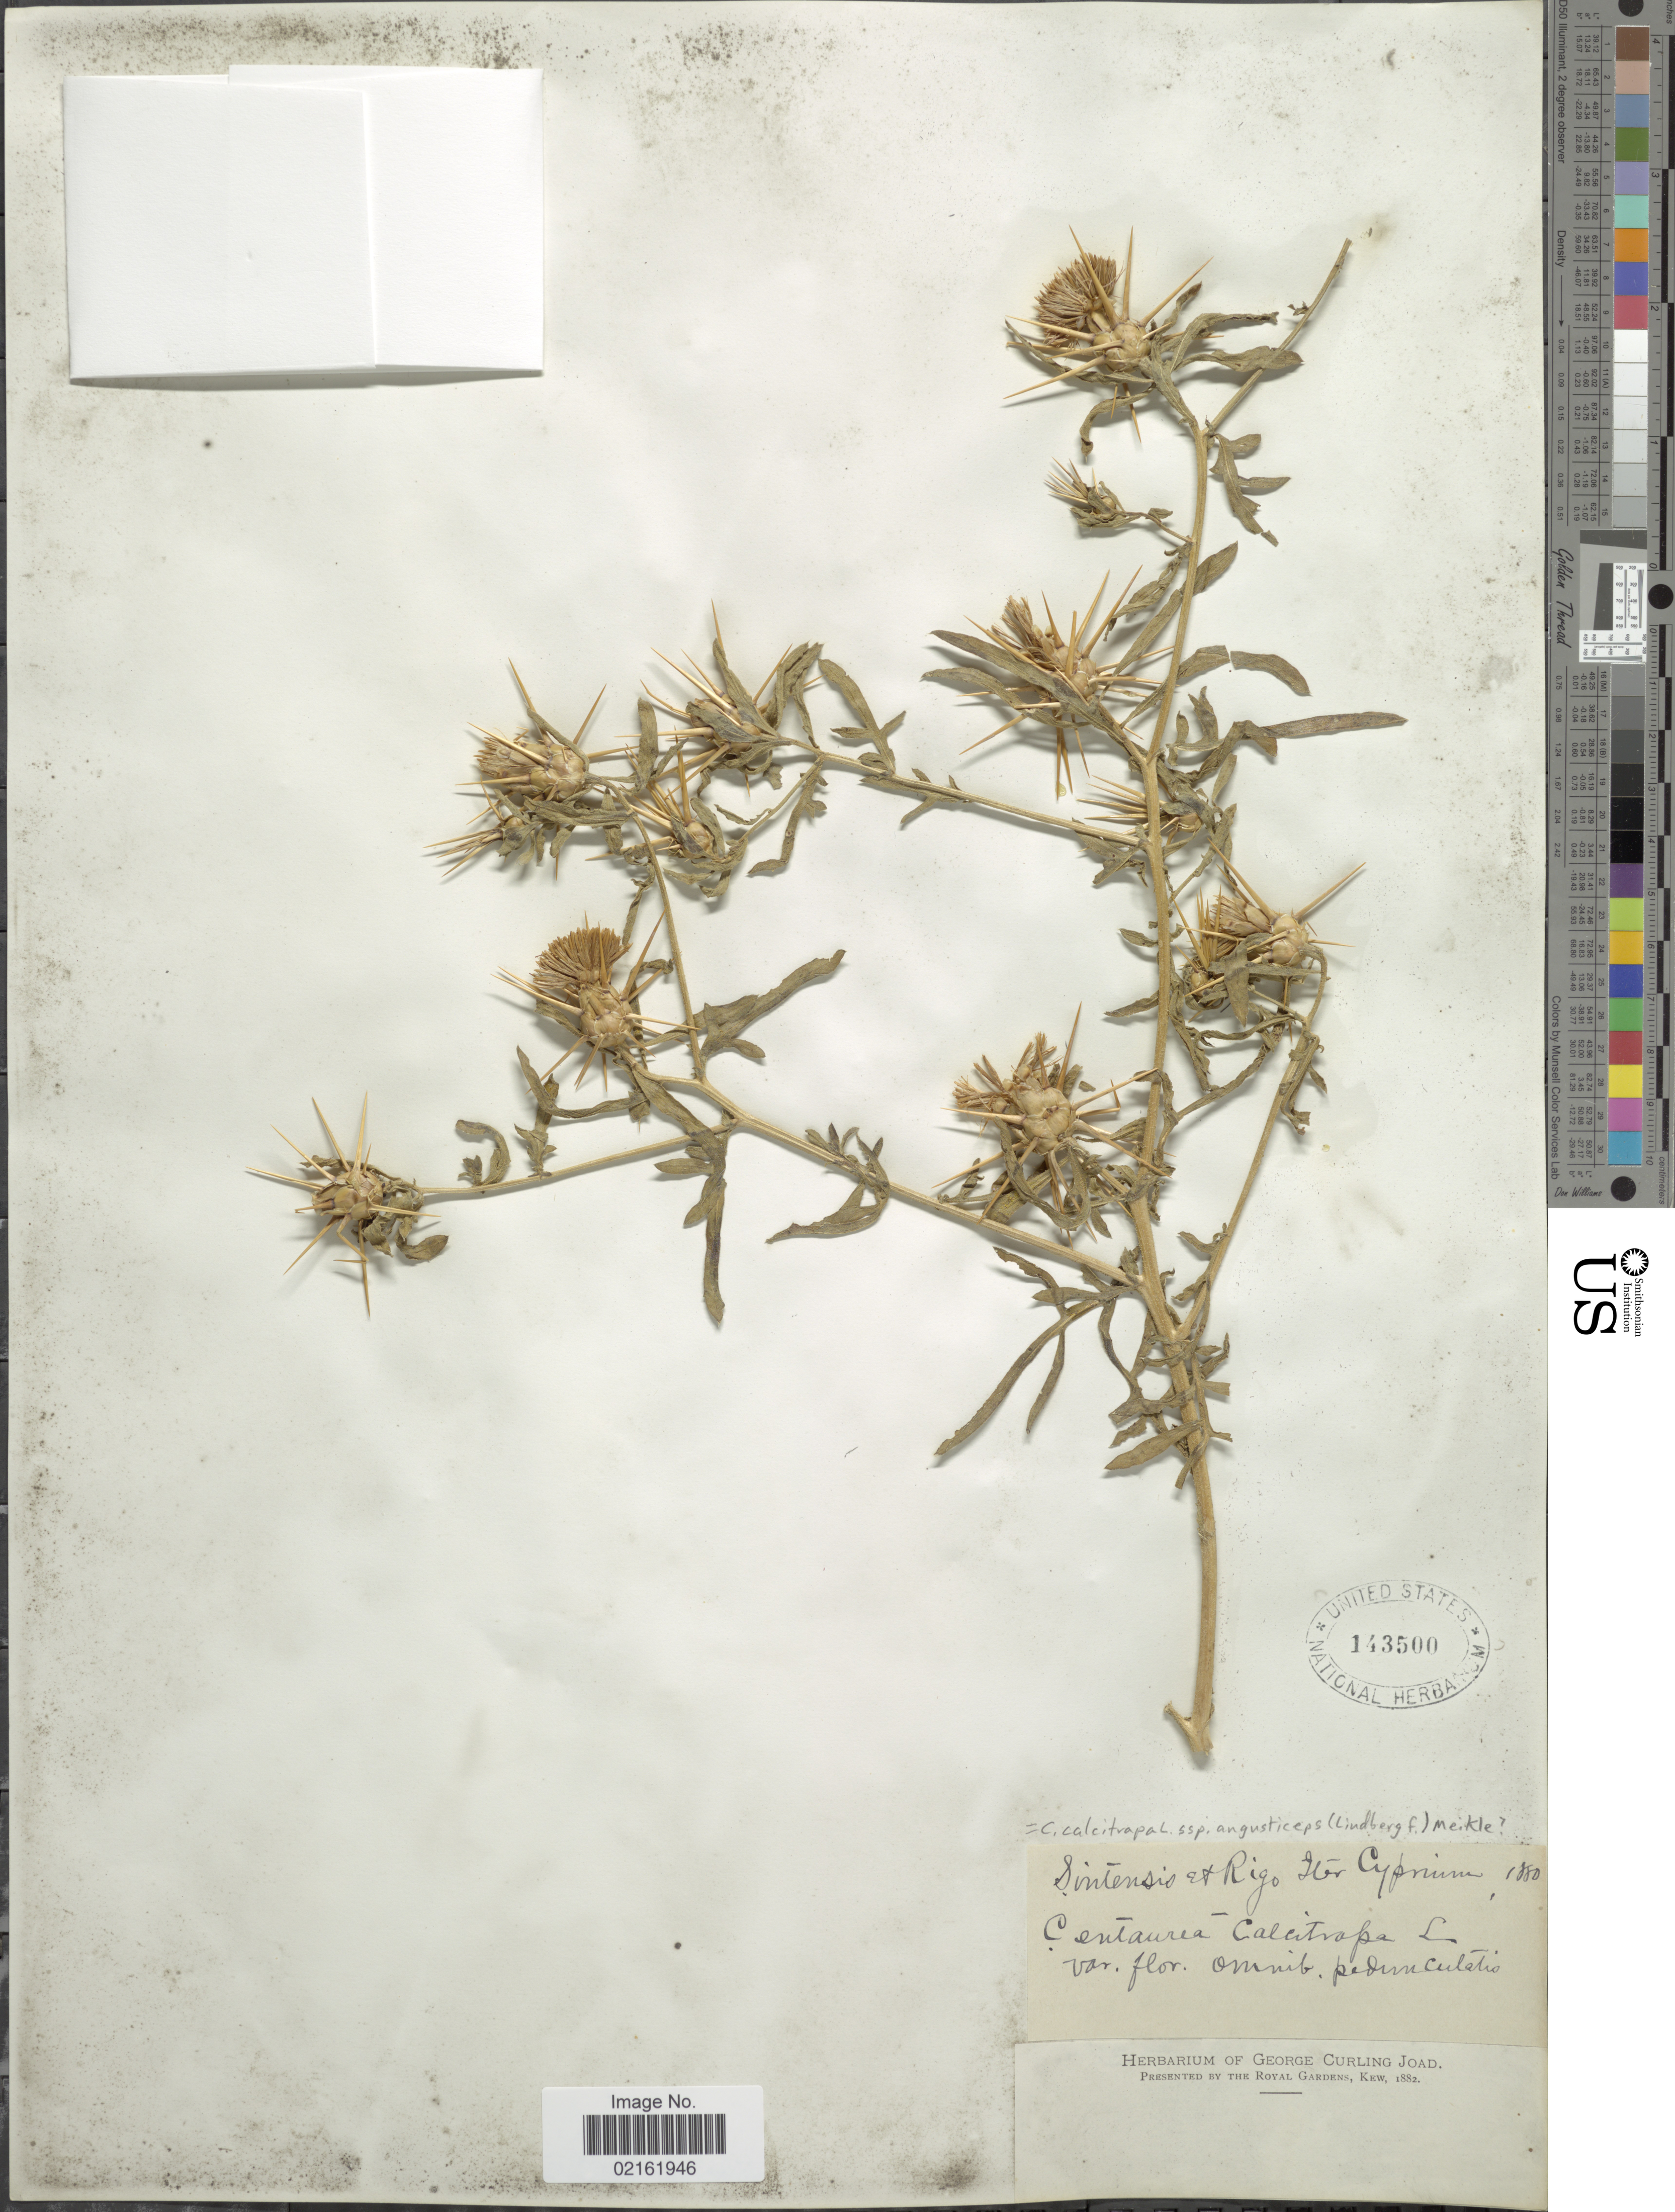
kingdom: Plantae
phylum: Tracheophyta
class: Magnoliopsida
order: Asterales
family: Asteraceae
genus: Centaurea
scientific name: Centaurea calcitrapa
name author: L.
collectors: -. Sintenis & -- Rigo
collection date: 1880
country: Cyprus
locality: Iter Cyprium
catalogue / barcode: US 143500